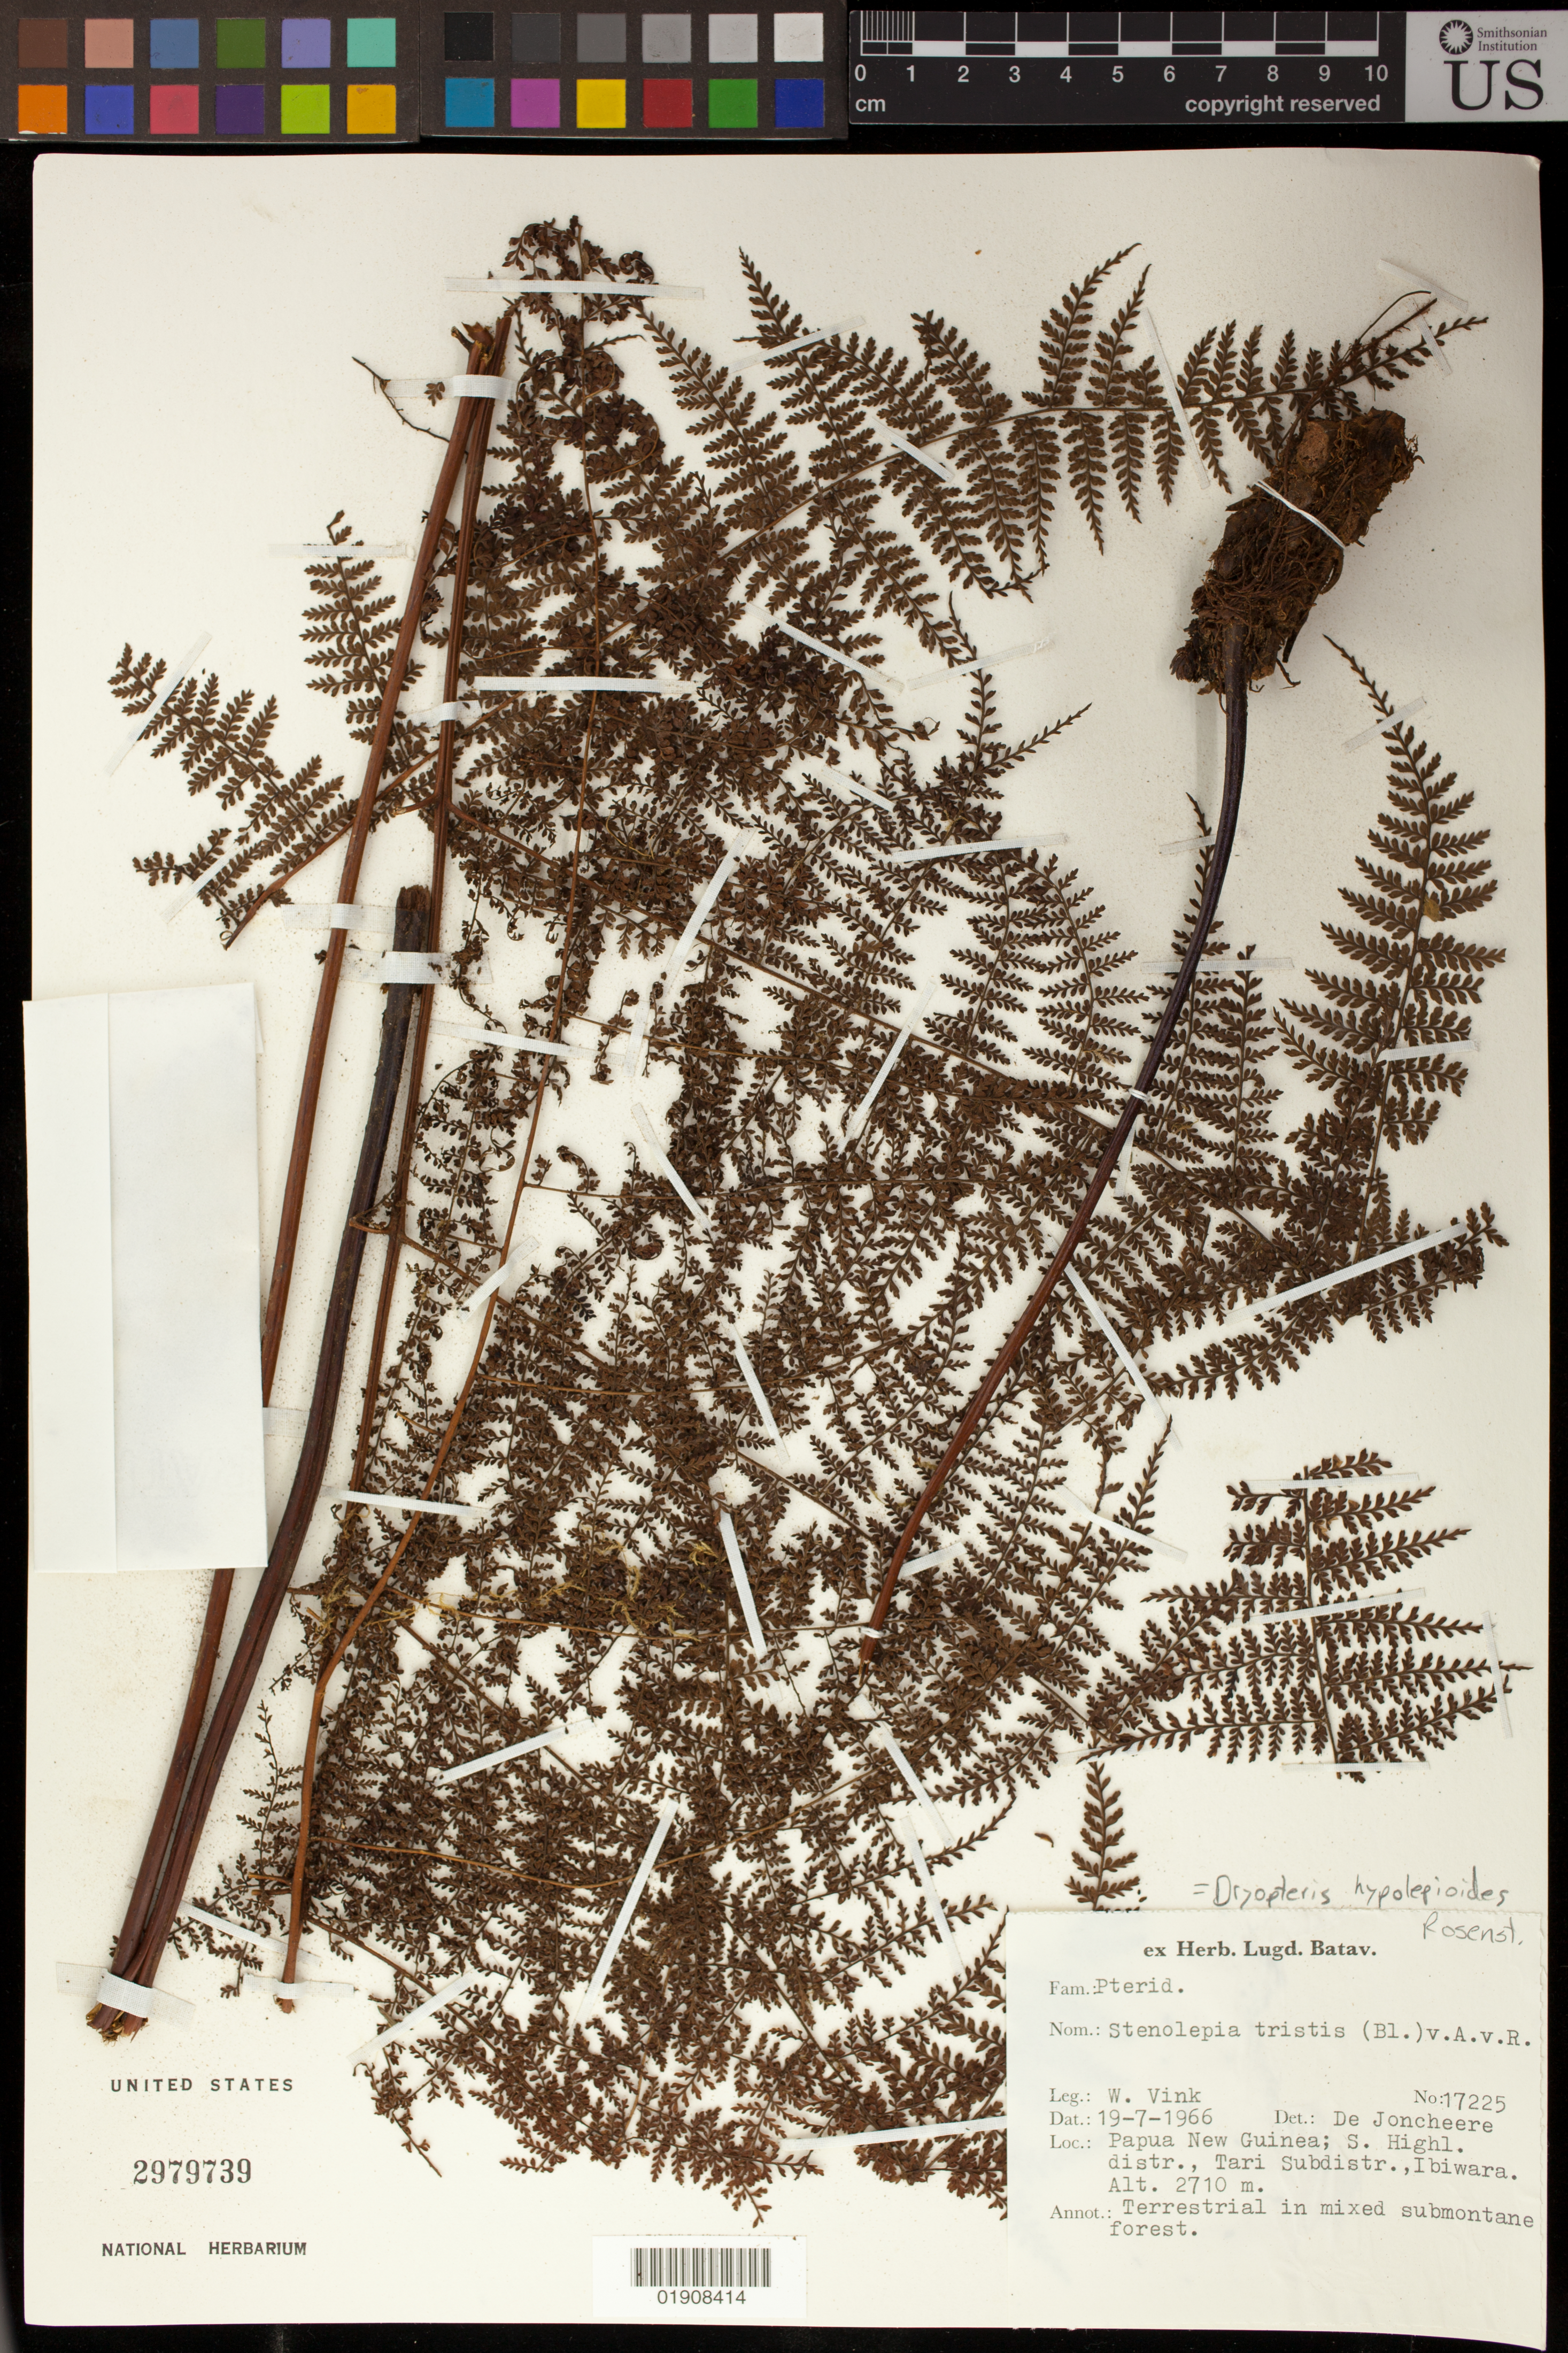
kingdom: Plantae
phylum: Tracheophyta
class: Polypodiopsida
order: Polypodiales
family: Dryopteridaceae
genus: Dryopteris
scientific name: Dryopteris hypolepidioides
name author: Rosenst.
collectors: W. Vink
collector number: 17225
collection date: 1966-07-17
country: Papua New Guinea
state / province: Southern Highlands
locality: Tari Subdistr., Ibiwara.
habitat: Terrestrial in mixed submontane forest.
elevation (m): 2710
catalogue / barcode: US 2979739